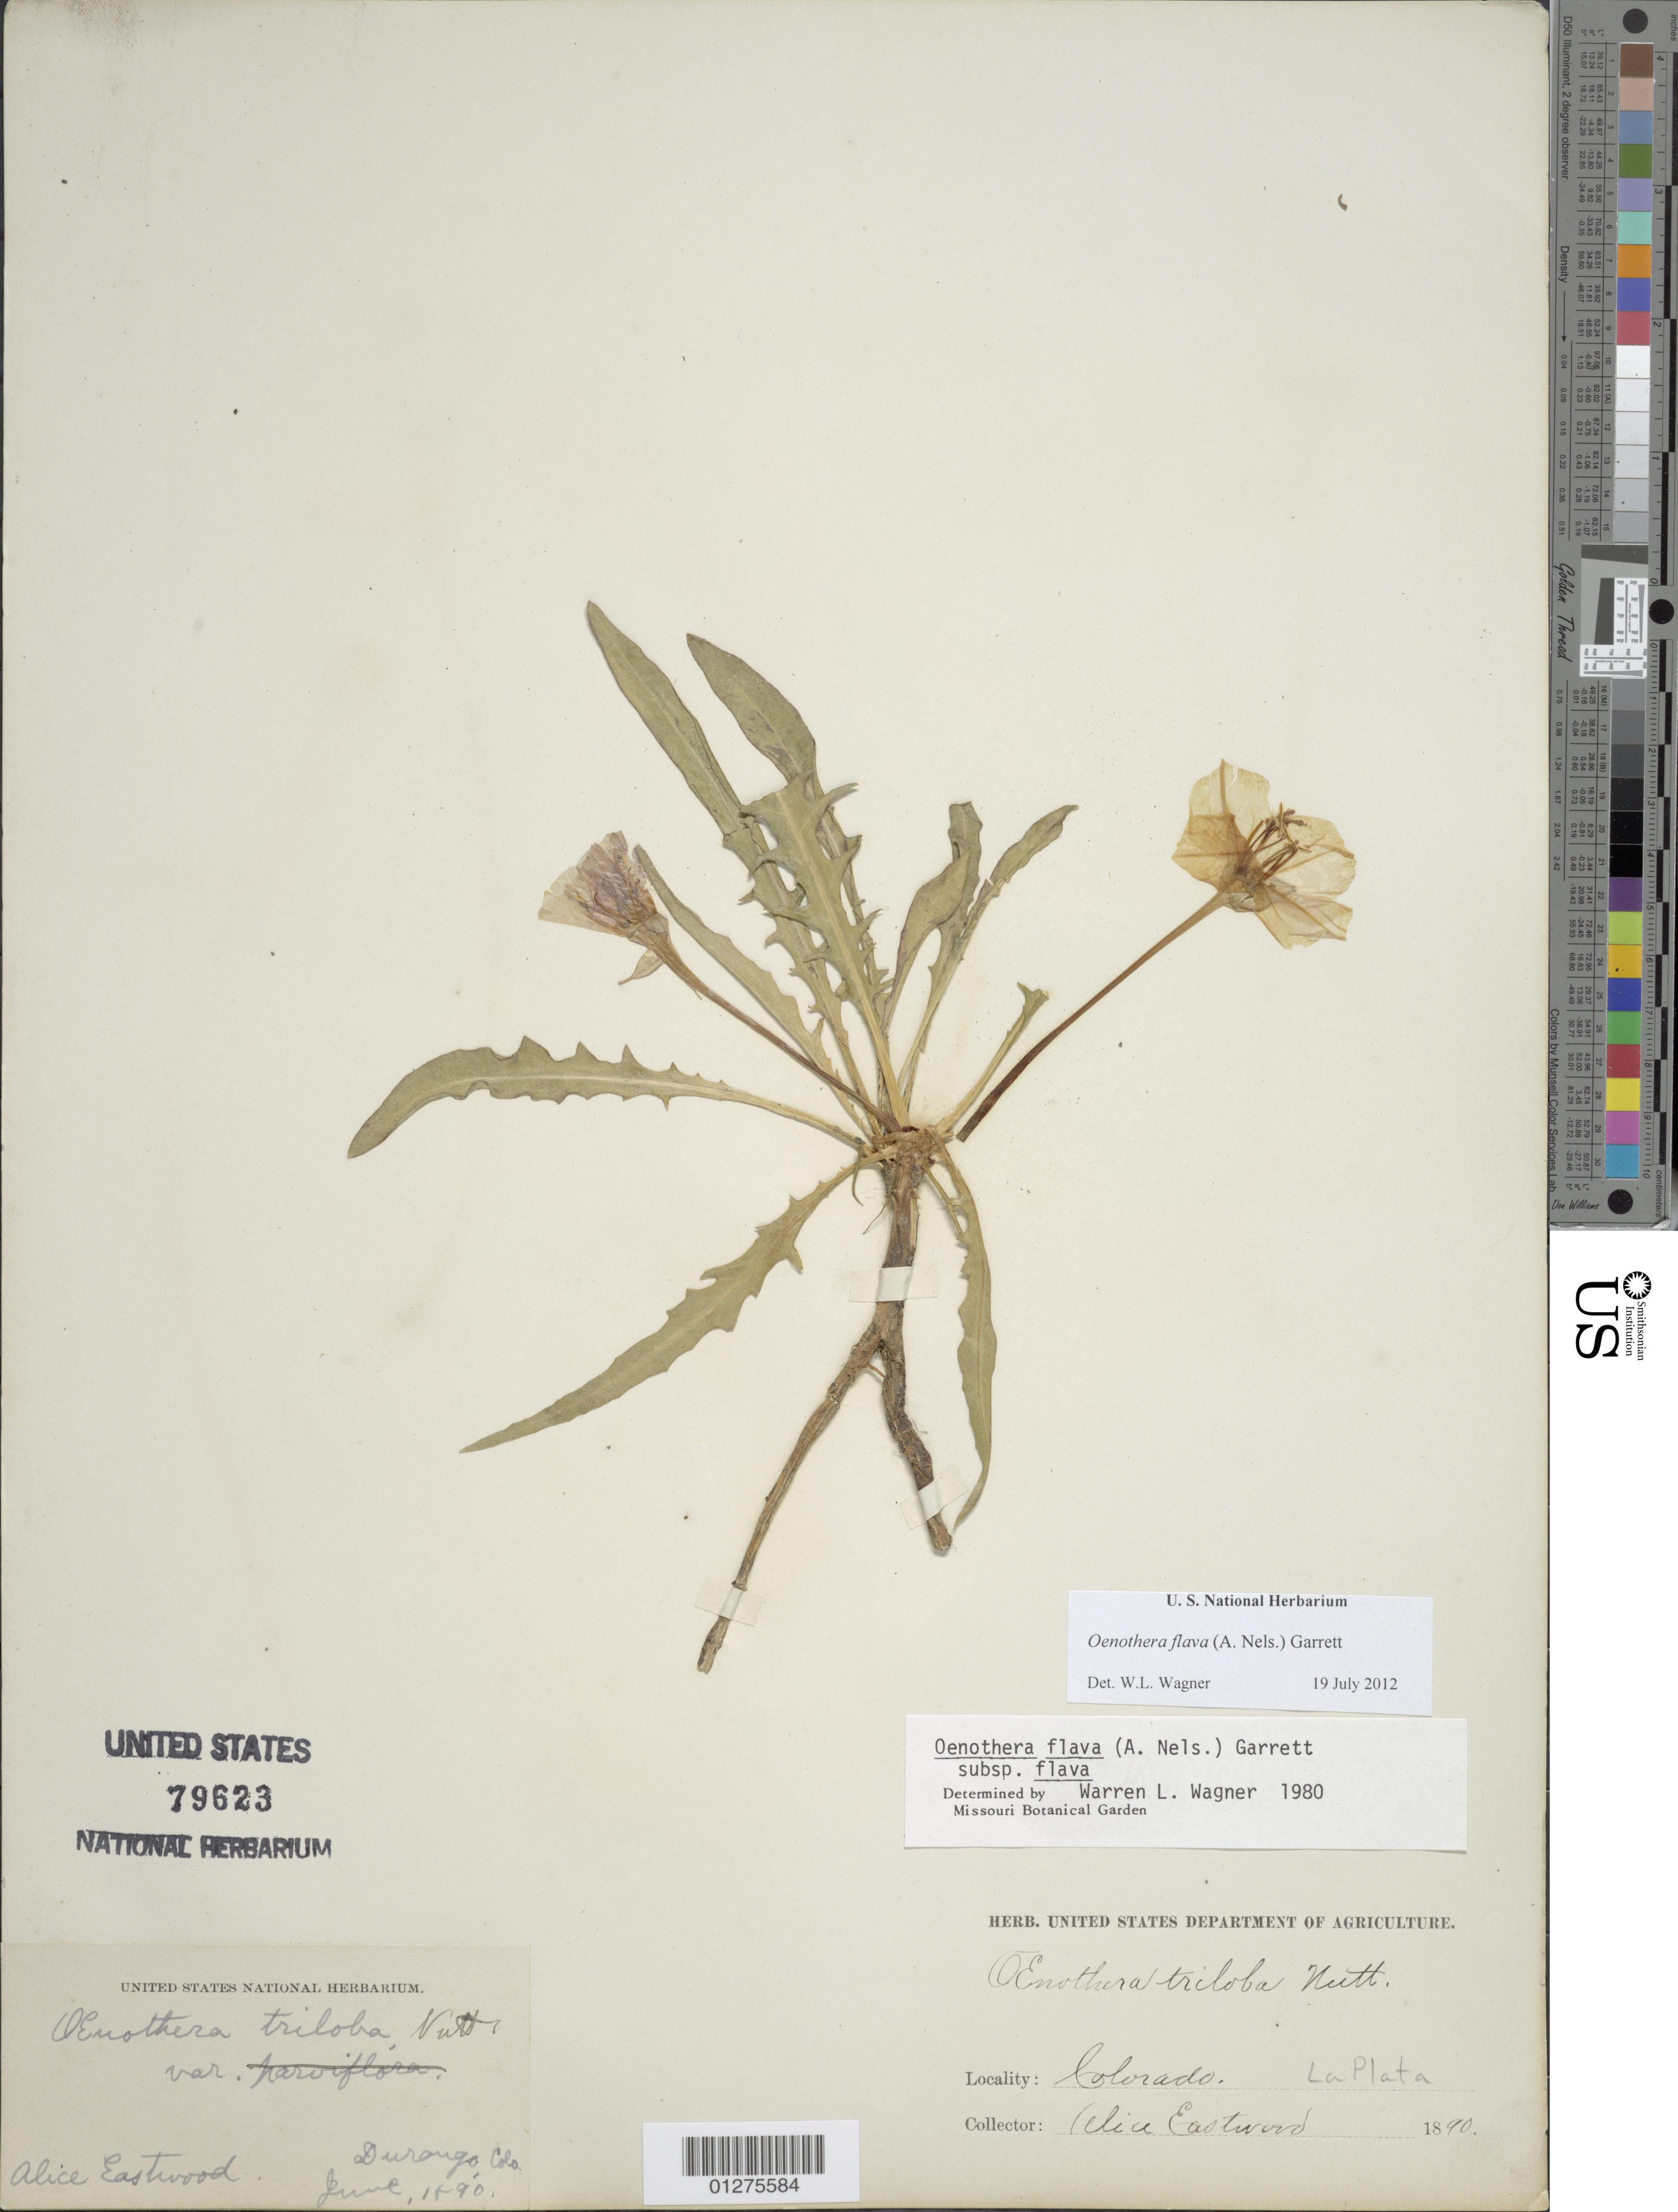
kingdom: Plantae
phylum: Tracheophyta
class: Magnoliopsida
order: Myrtales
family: Onagraceae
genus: Oenothera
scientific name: Oenothera flava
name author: (A. Nelson) Garrett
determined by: Wagner, W. L., (BOT), Smithsonian Institution - National Museum of Natural History (UNITED STATES)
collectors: A. Eastwood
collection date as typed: Jun 1890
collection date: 1890-06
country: United States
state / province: Colorado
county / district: La Plata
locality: Durango.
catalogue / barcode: US 79623